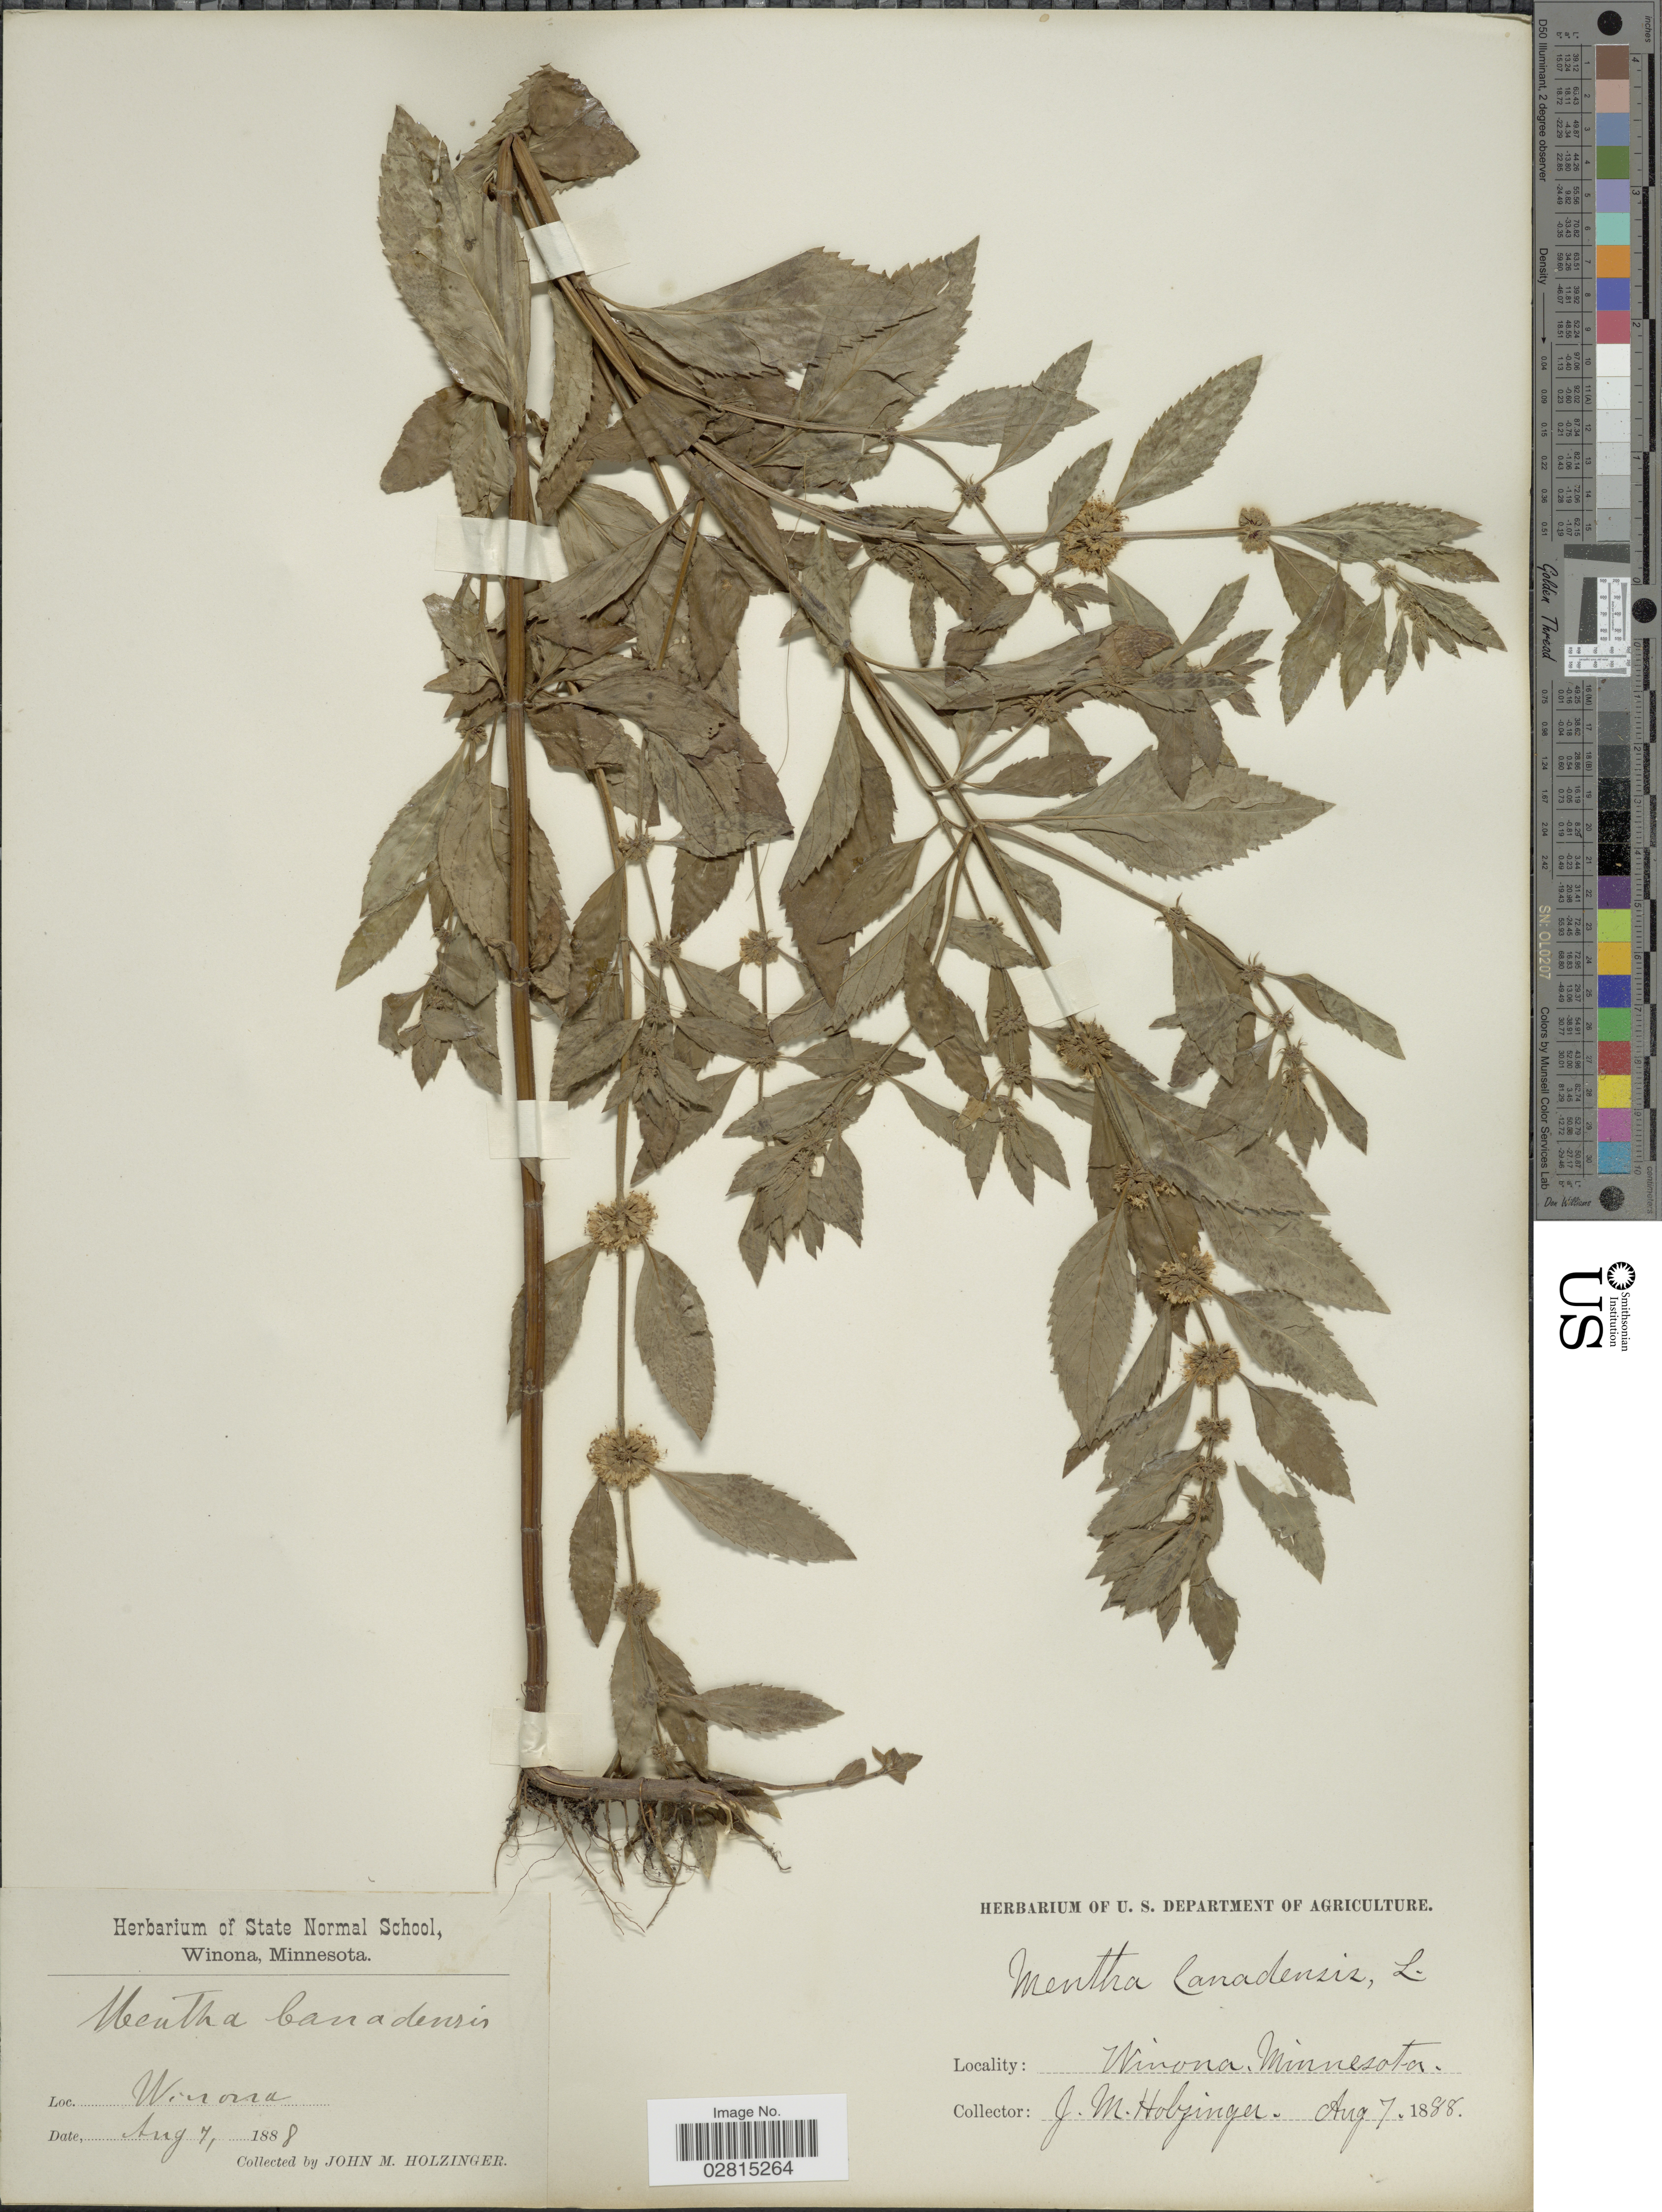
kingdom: Plantae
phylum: Tracheophyta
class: Magnoliopsida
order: Lamiales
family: Lamiaceae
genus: Mentha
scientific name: Mentha canadensis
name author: L.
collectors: J. M. Holzinger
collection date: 1888-08-07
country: United States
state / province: Minnesota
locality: Winona.